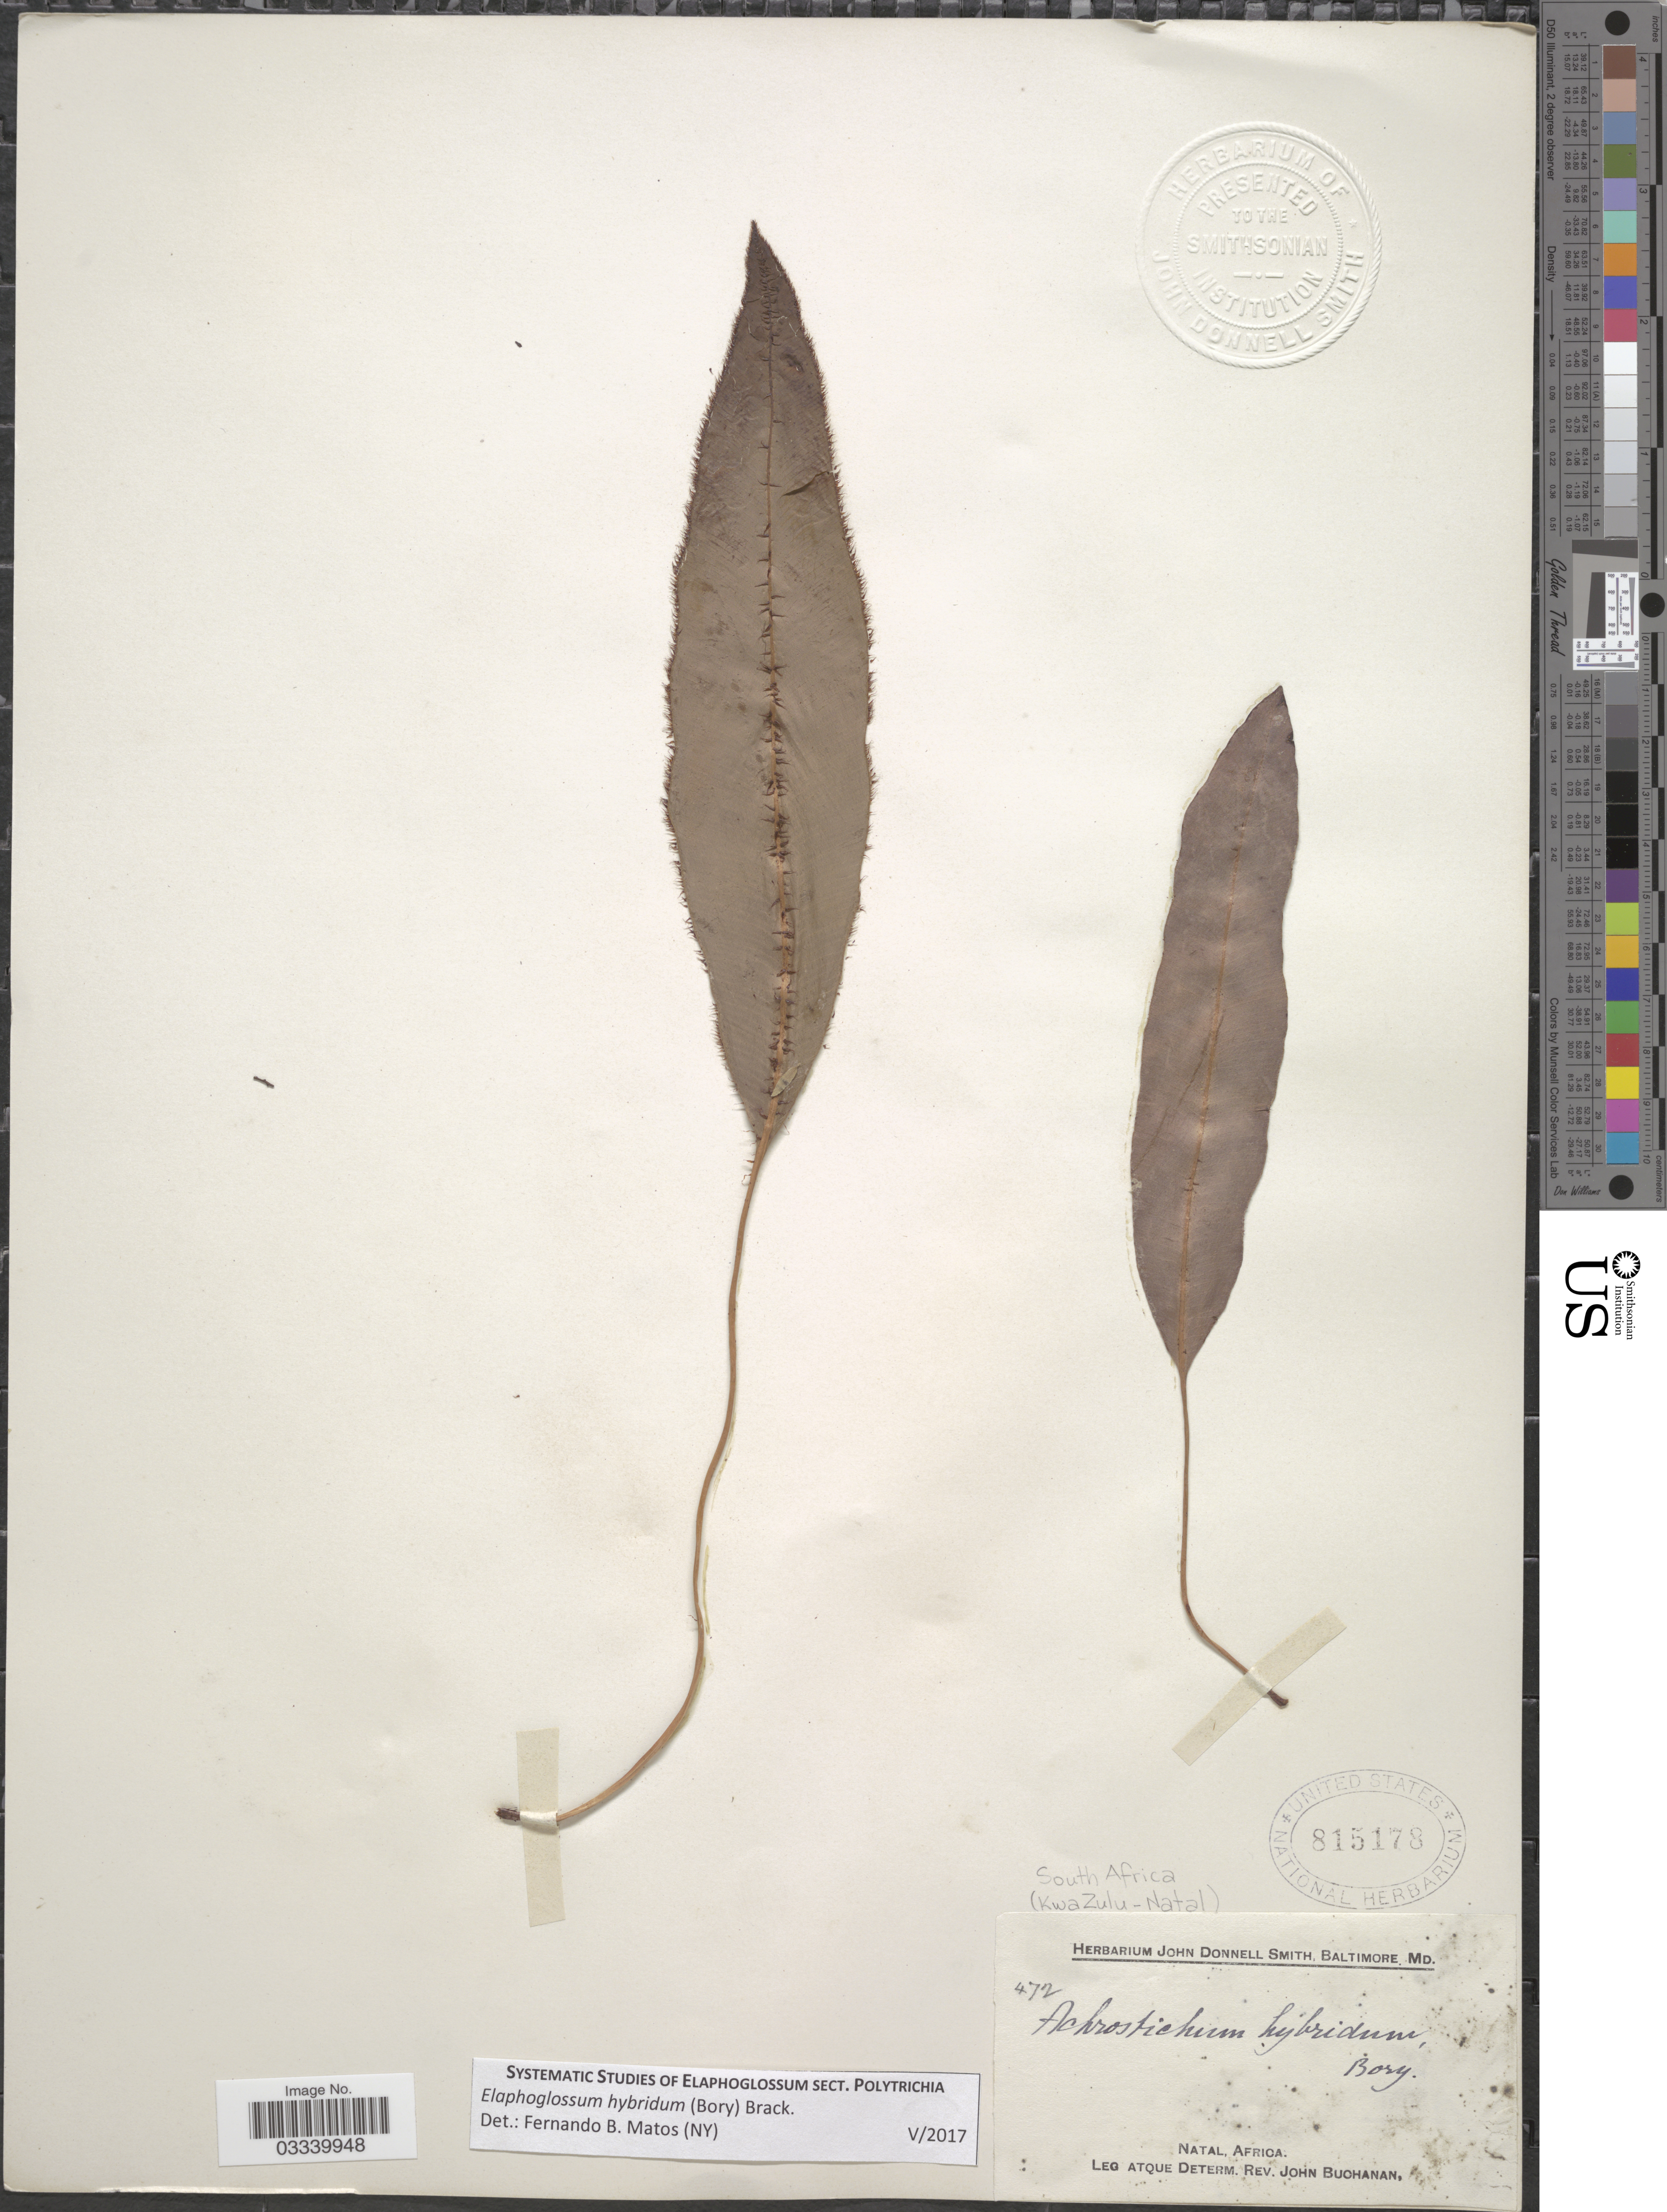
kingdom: Plantae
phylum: Tracheophyta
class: Polypodiopsida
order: Polypodiales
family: Dryopteridaceae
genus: Elaphoglossum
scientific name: Elaphoglossum hybridum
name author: (Bory) T. Moore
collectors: J. Buchanan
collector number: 472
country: South Africa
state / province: KwaZulu-Natal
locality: Natal.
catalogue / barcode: US 815178